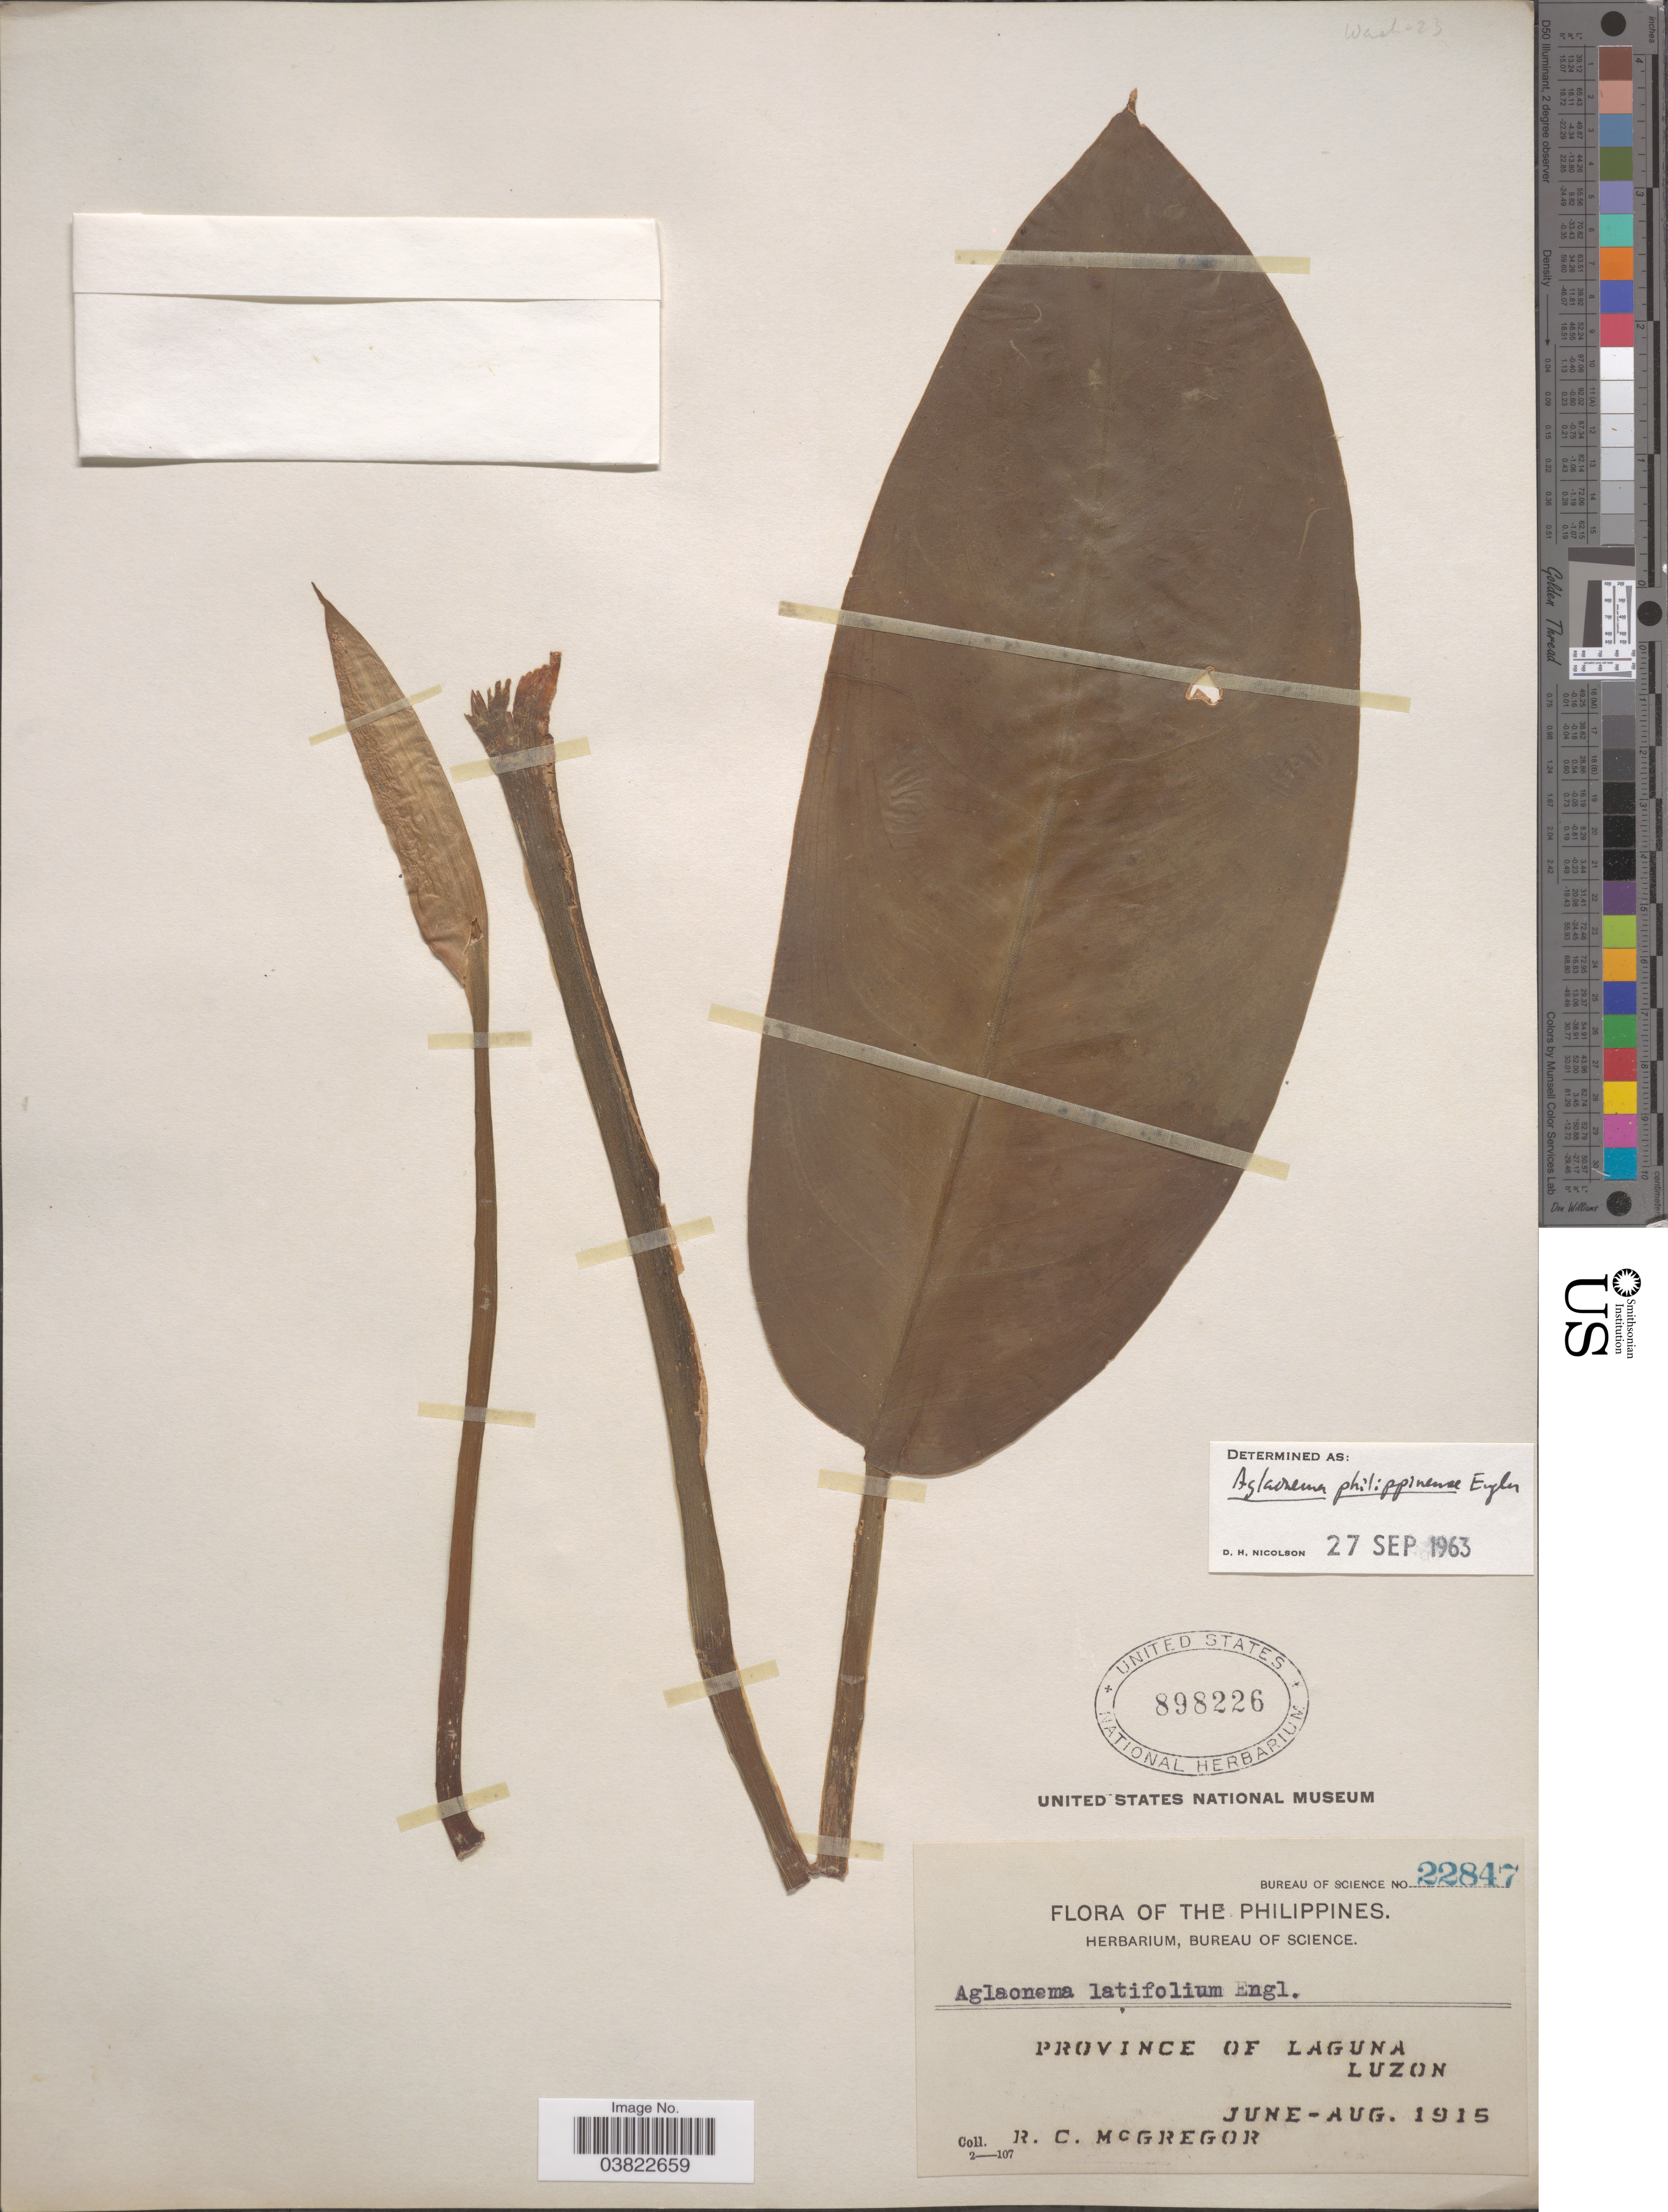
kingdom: Plantae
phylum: Tracheophyta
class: Liliopsida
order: Alismatales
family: Araceae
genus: Aglaonema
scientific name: Aglaonema philippinense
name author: Engl.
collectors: A. D. E. Elmer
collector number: Bureau of Science 22847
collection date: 1915-06/1915-08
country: Philippines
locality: Province of Laguna. Luzon.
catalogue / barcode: US 898226